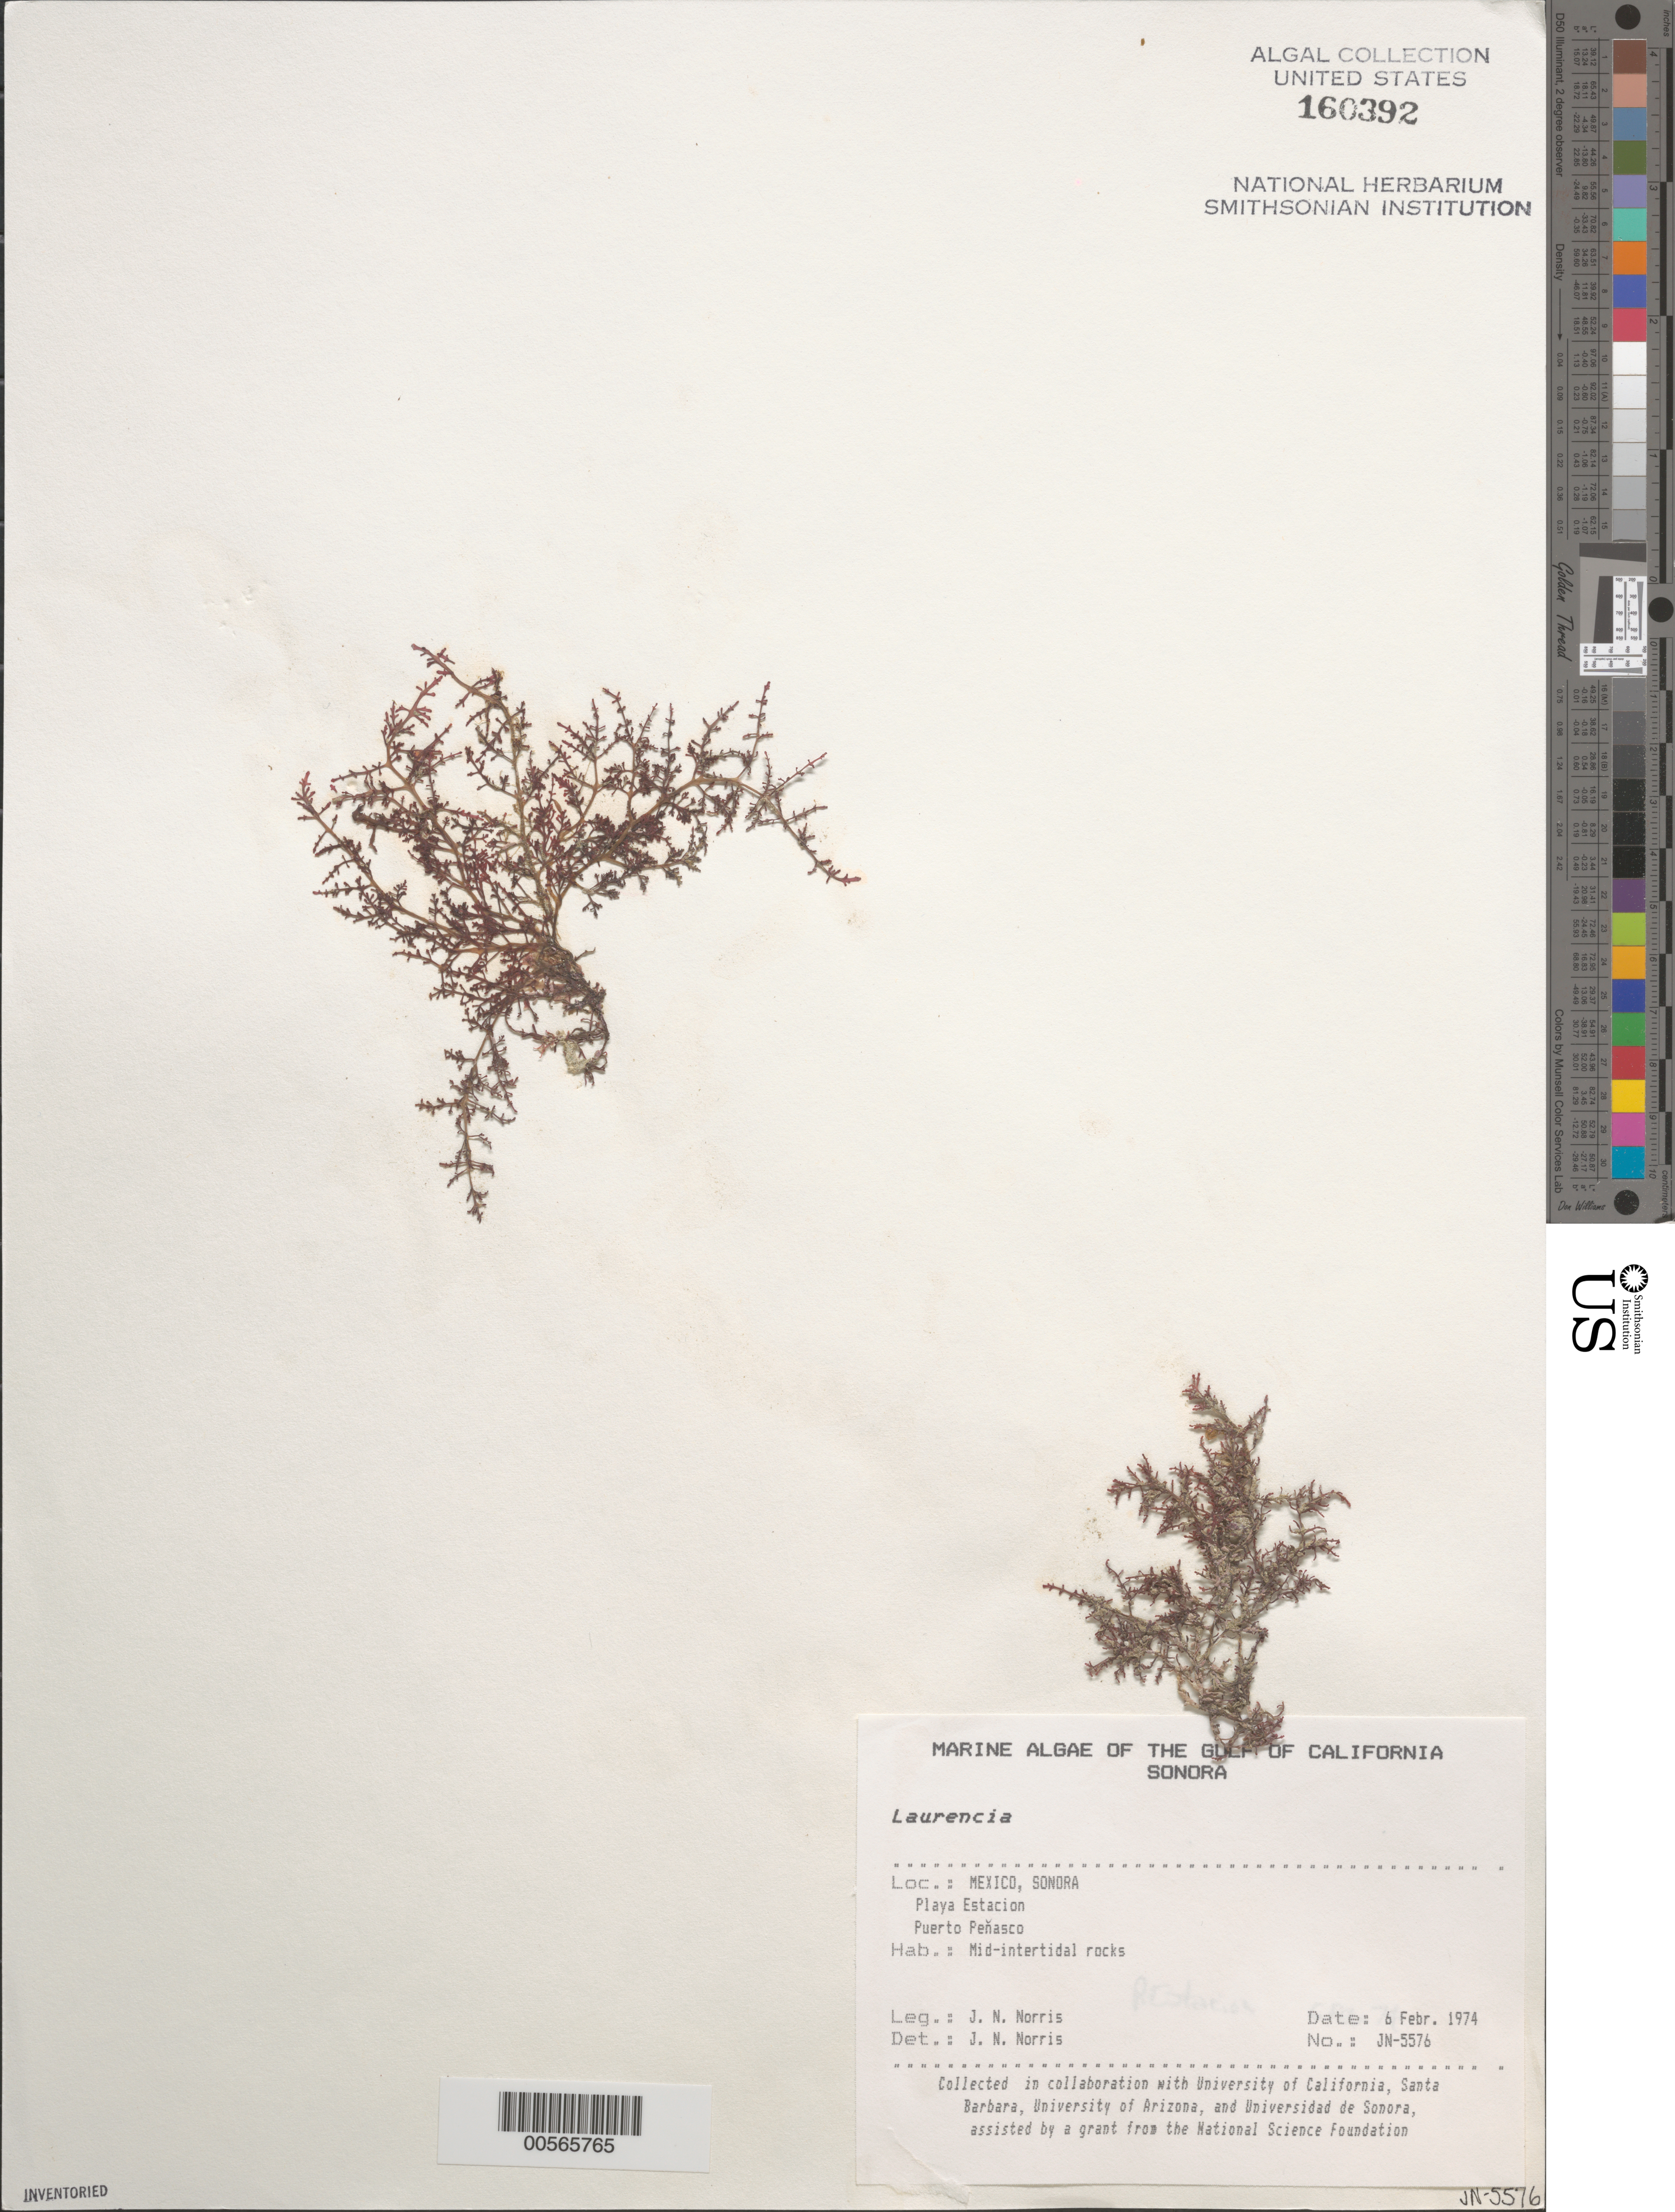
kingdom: Plantae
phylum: Rhodophyta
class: Florideophyceae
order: Ceramiales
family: Rhodomelaceae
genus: Laurencia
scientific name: Laurencia sp.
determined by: Norris, James N.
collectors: J. N. Norris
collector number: JN-5576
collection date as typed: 06 Feb 1974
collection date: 1974-02-06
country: Mexico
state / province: Sonora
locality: Playa Estacion, Puerto Penasco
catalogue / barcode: US 160392